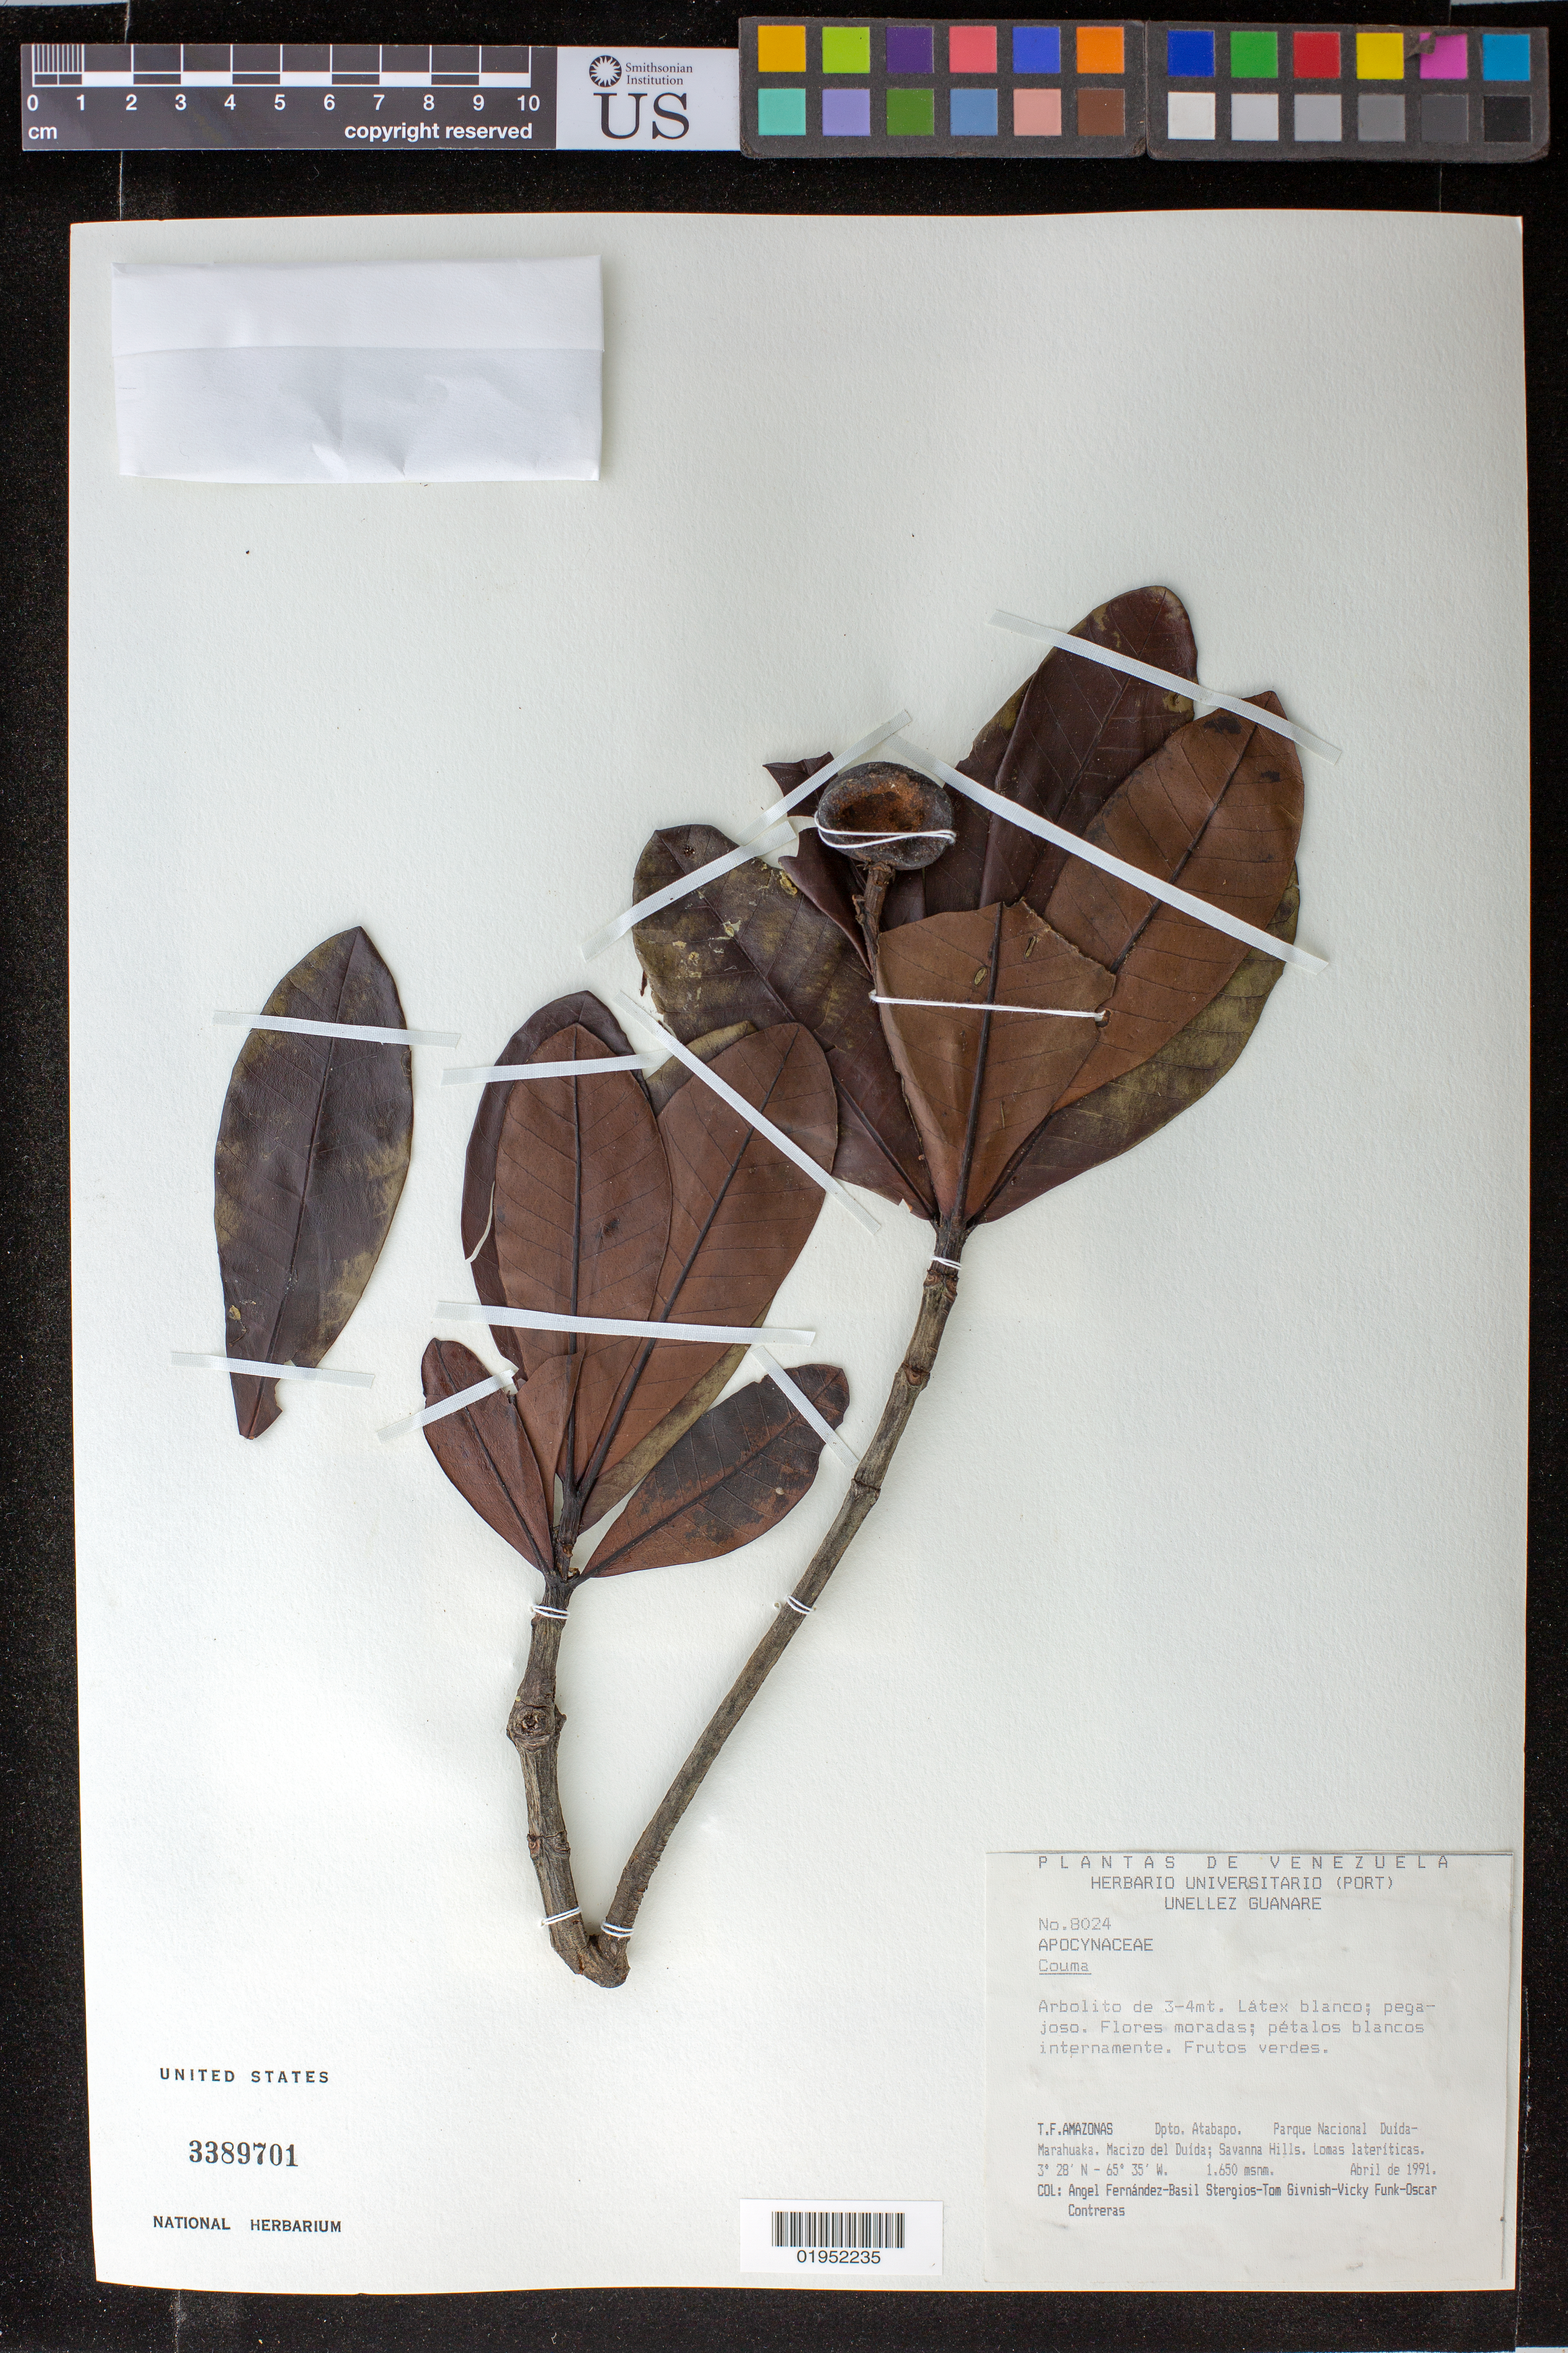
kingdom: Plantae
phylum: Tracheophyta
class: Magnoliopsida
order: Gentianales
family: Apocynaceae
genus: Couma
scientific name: Couma rigida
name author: Müll. Arg.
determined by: Strong, Mark T., (BOT), Smithsonian Institution - National Museum of Natural History (UNITED STATES)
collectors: A. Fernández, B. G. Stergios, T. J. Givnish, V. Funk & O. Contreras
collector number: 8024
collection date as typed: Apr 1991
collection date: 1991-04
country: Venezuela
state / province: Amazonas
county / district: Atabapo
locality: Parque National Duida-Marahuaka, Macizo del Duida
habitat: Lomas lateriticas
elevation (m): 1650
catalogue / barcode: US 3389701